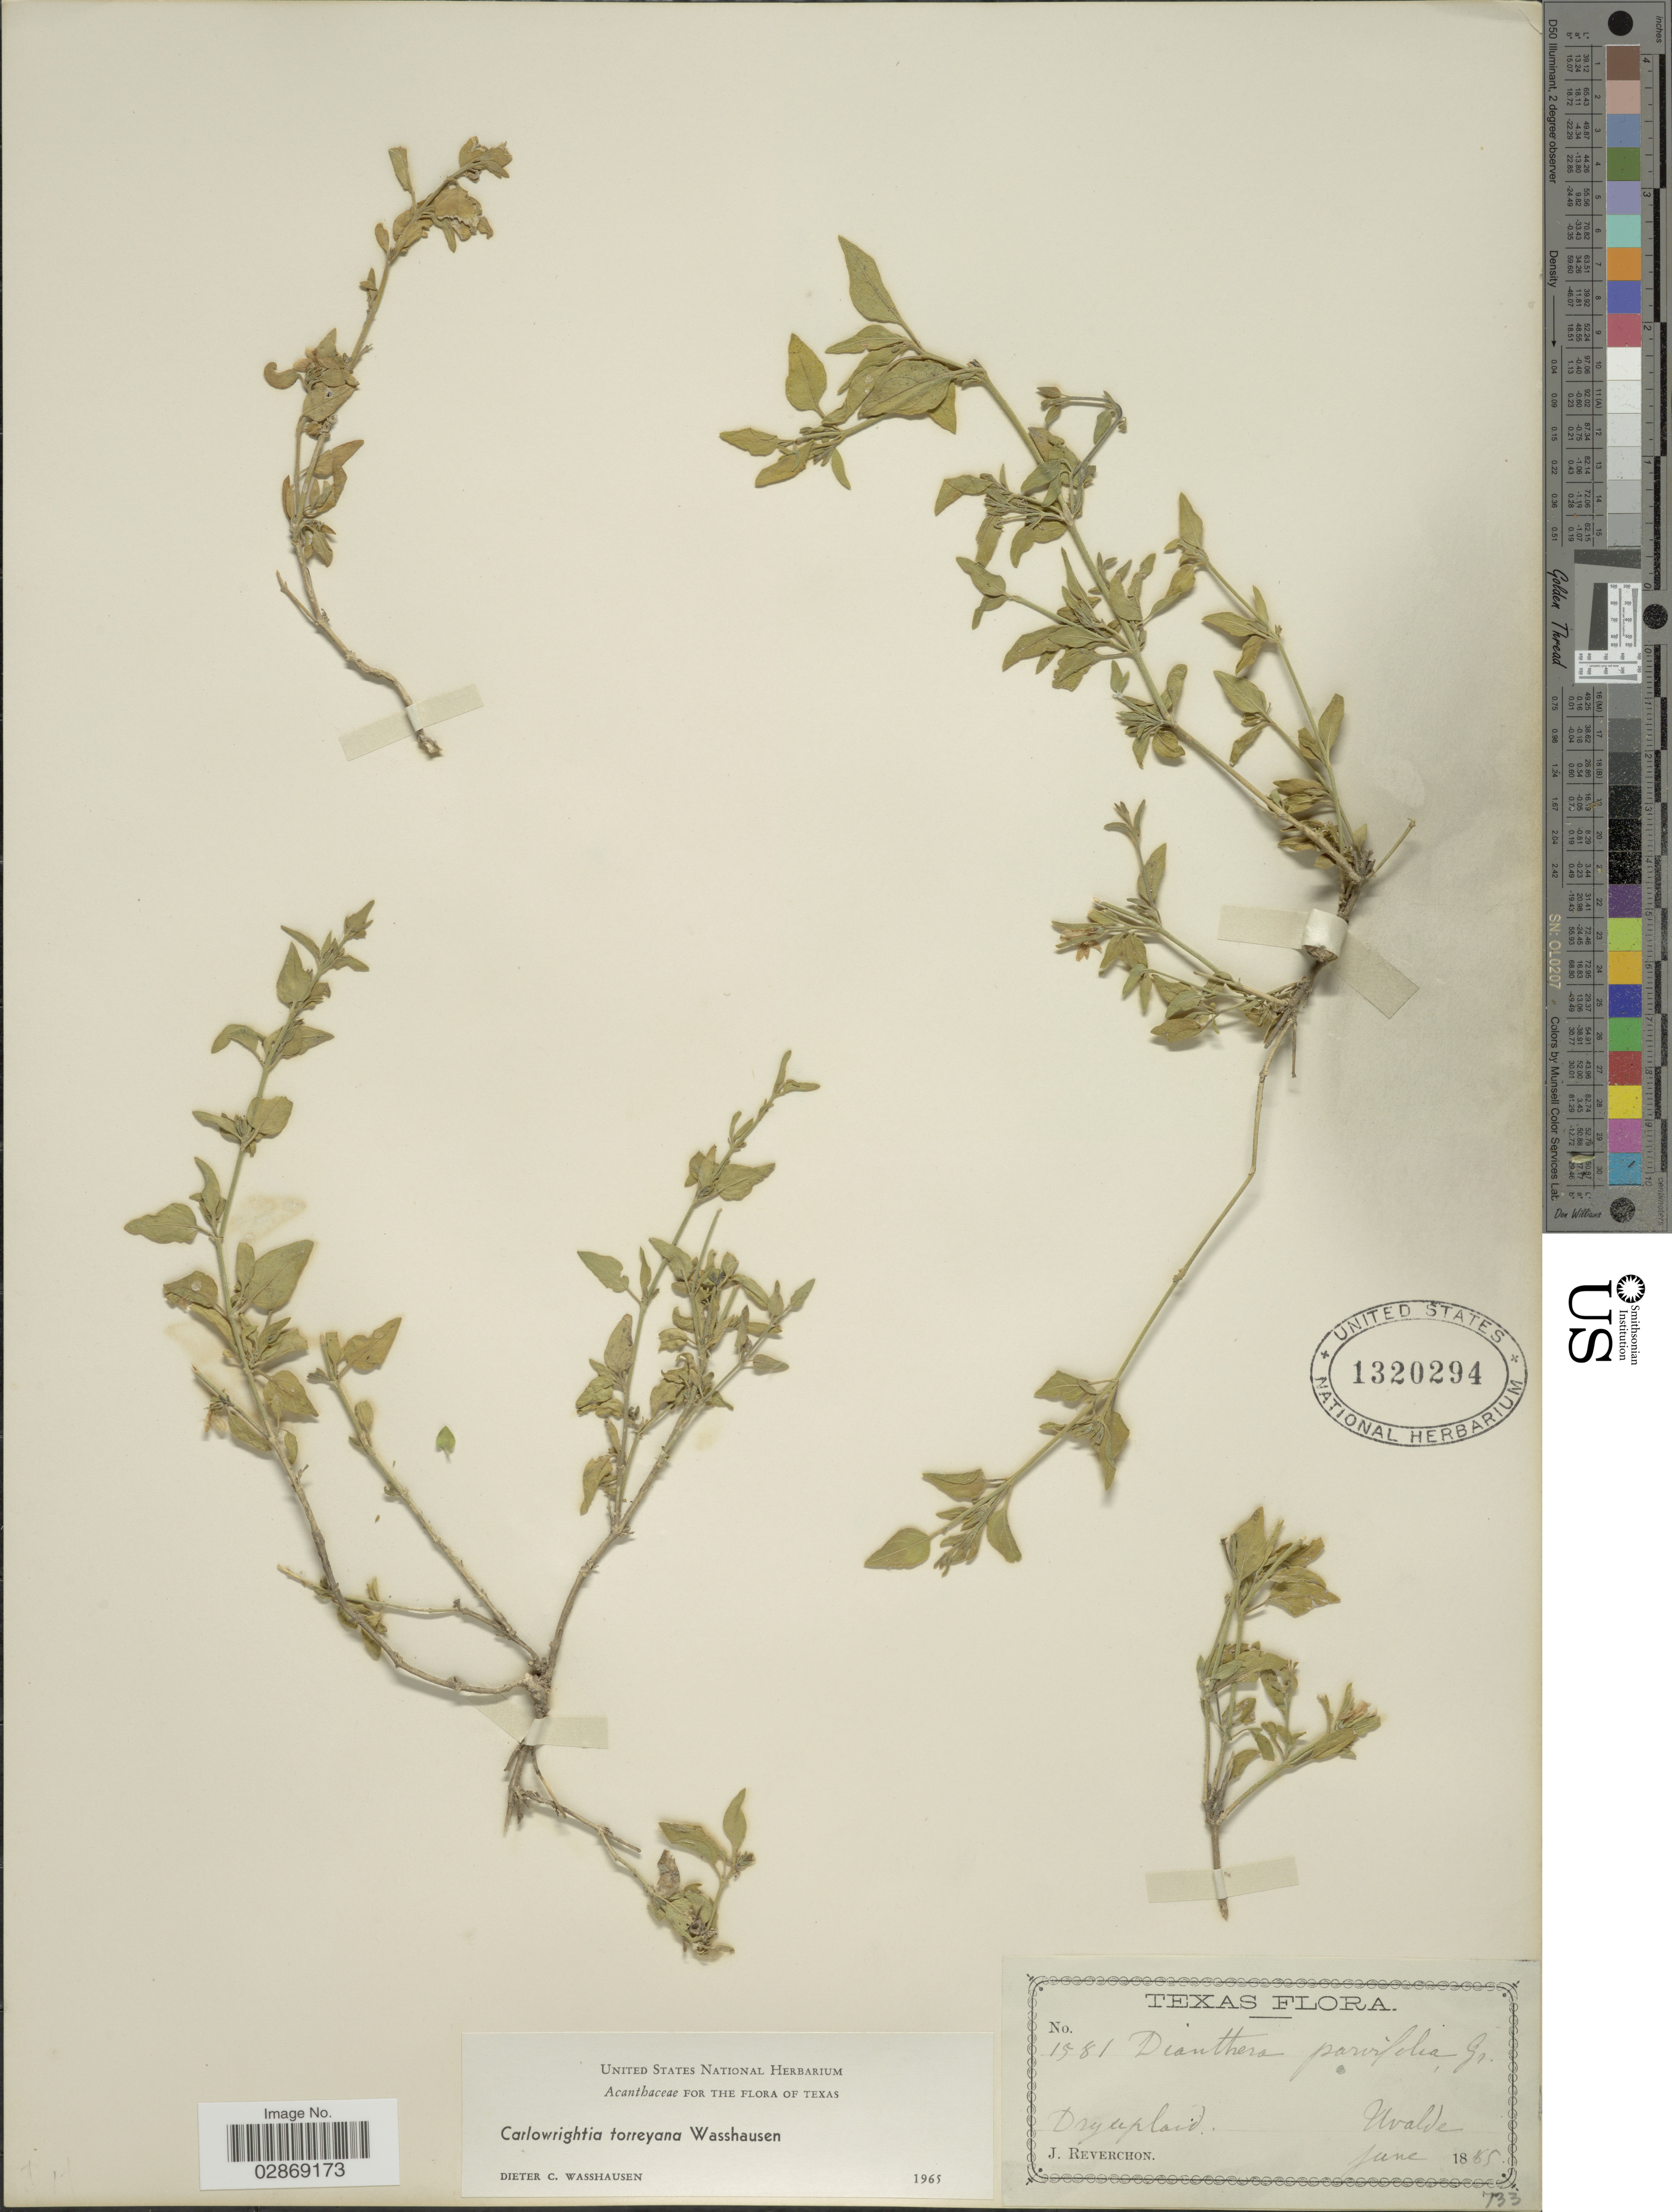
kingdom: Plantae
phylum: Tracheophyta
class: Magnoliopsida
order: Lamiales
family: Acanthaceae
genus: Carlowrightia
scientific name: Carlowrightia texana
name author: Henrickson & T.F. Daniel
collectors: J. Reverchon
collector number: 1581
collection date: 1885-06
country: United States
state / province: Texas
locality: Uvalde.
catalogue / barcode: US 1320294